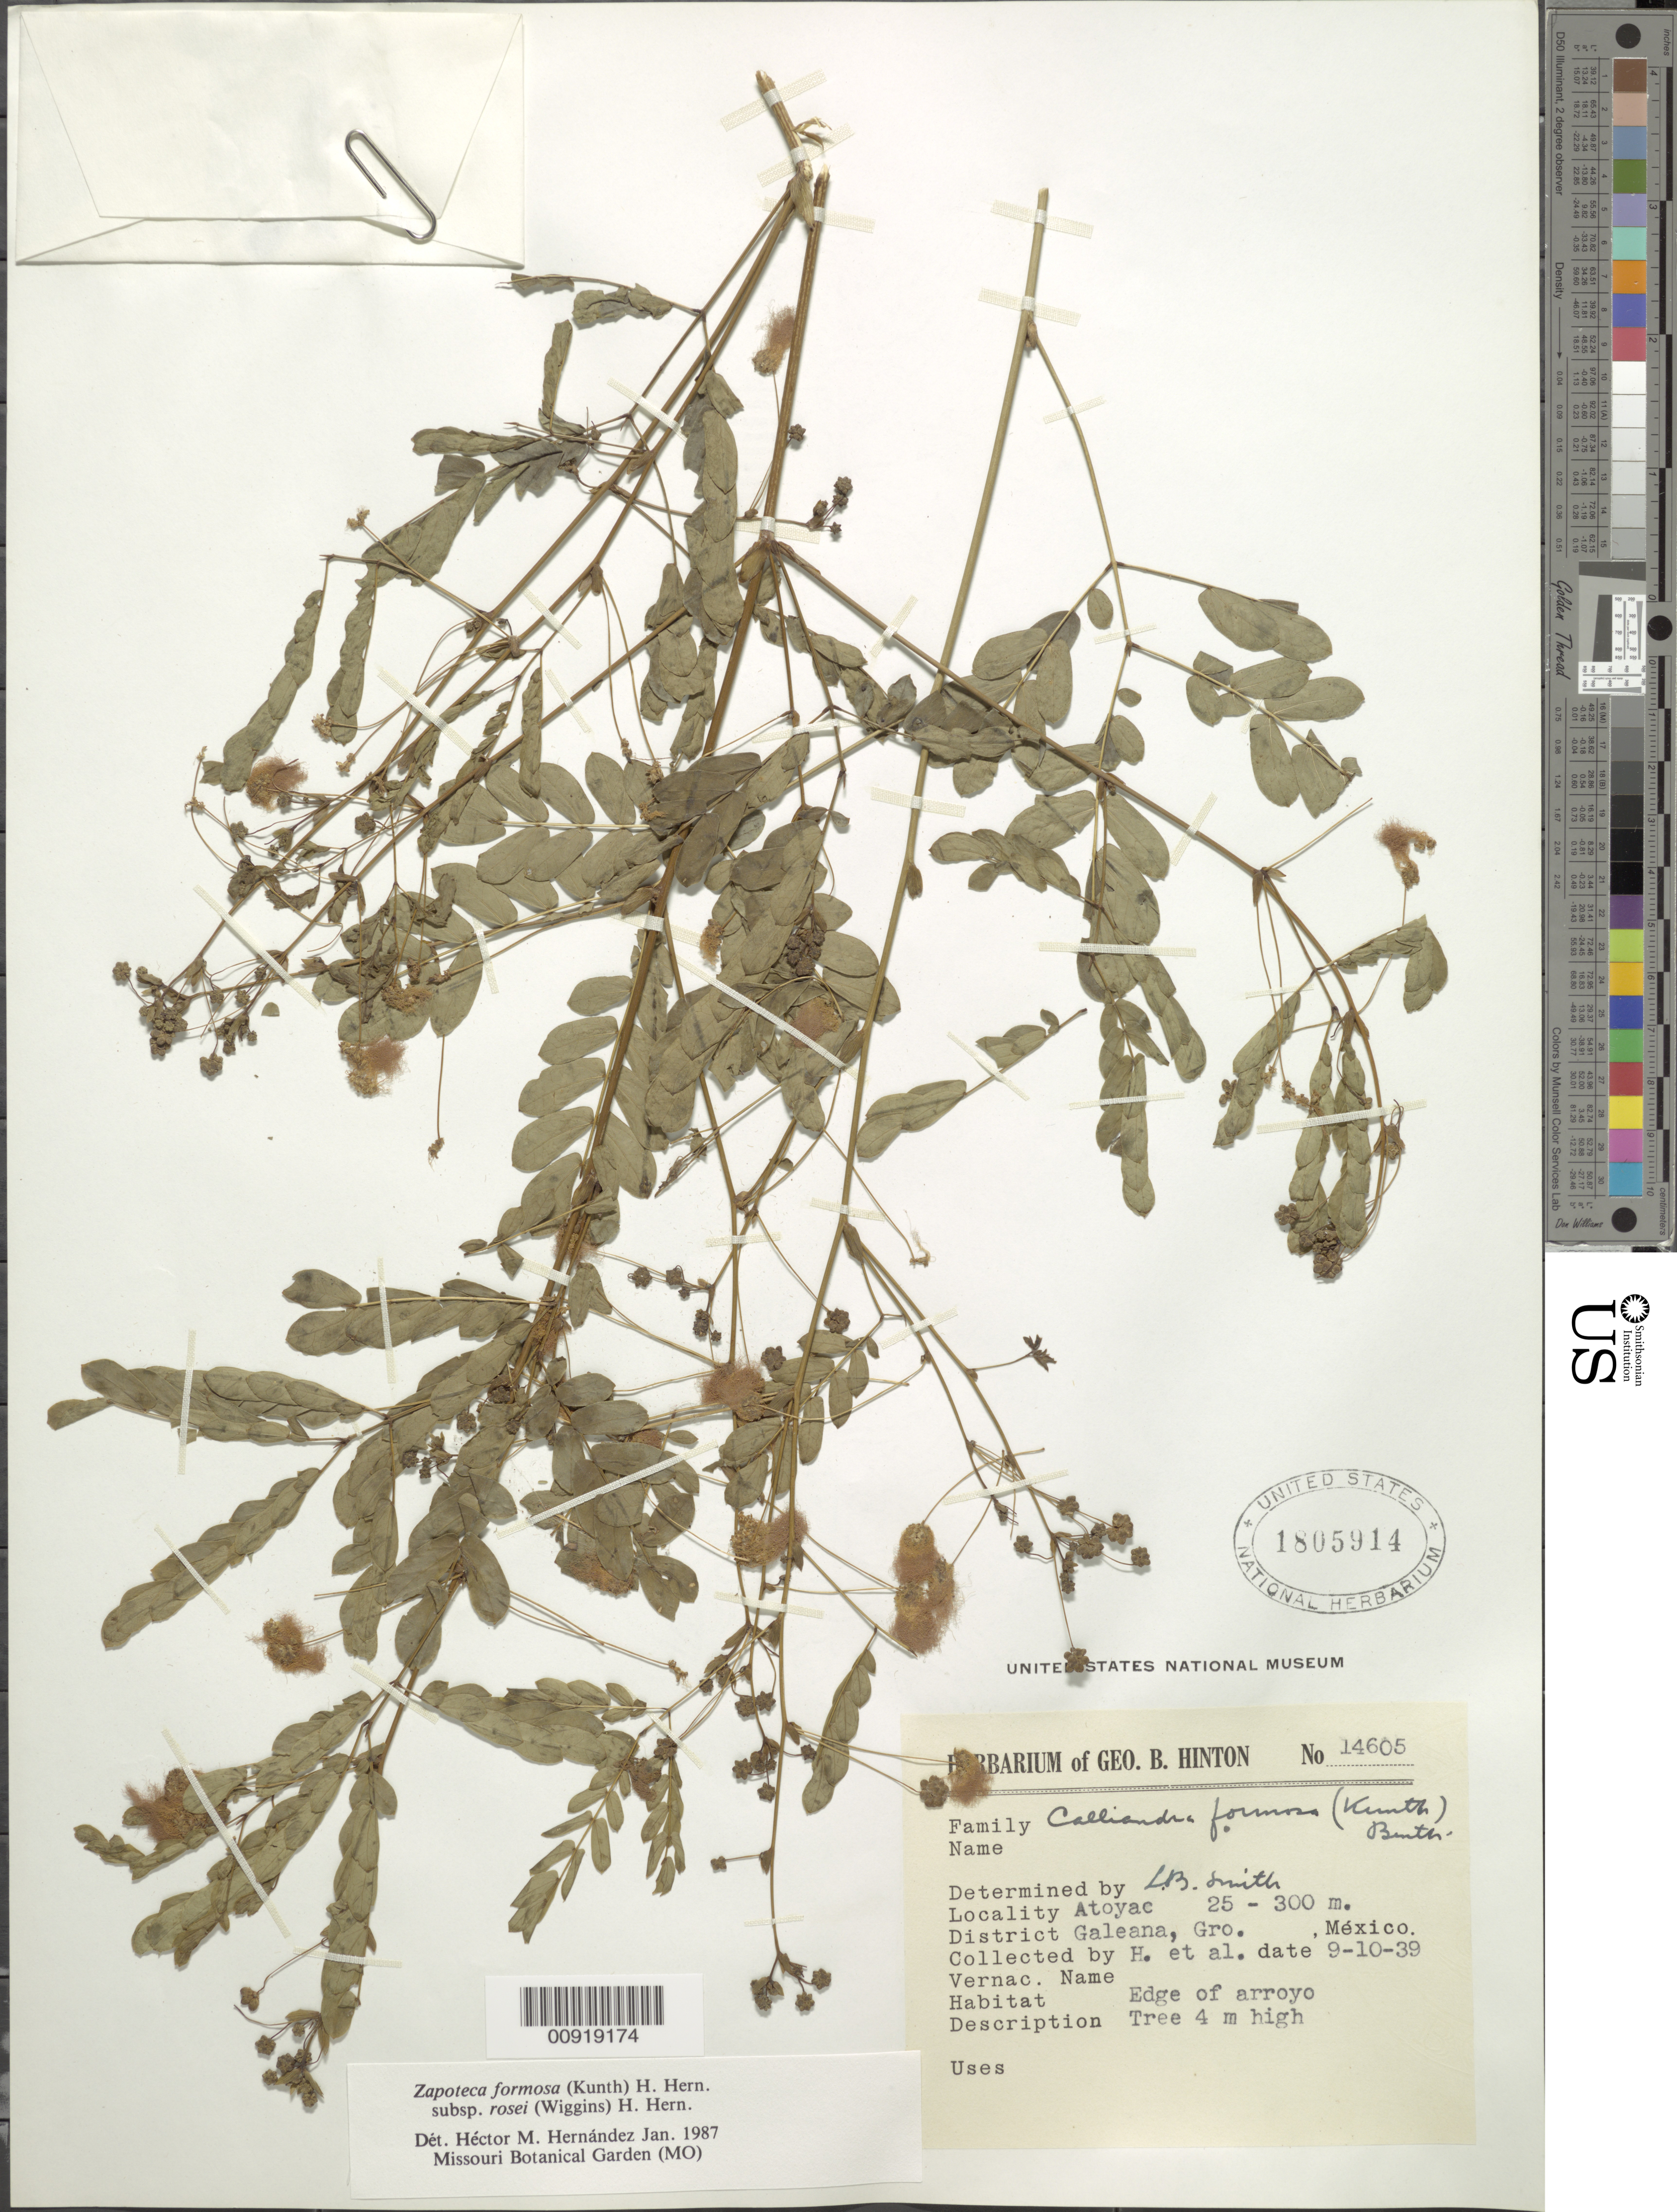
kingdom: Plantae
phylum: Tracheophyta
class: Magnoliopsida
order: Fabales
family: Fabaceae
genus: Zapoteca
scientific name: Zapoteca formosa subsp. rosei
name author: (Wiggins) H.M. Hern.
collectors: G. B. Hinton & et al.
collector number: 14605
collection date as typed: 10 Sep 1939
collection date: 1939-09-10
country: Mexico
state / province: Guerrero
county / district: Galeana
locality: Atoyac, District Galeana, Guerrero.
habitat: Edge of arroyo.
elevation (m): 300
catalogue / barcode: US 1805914